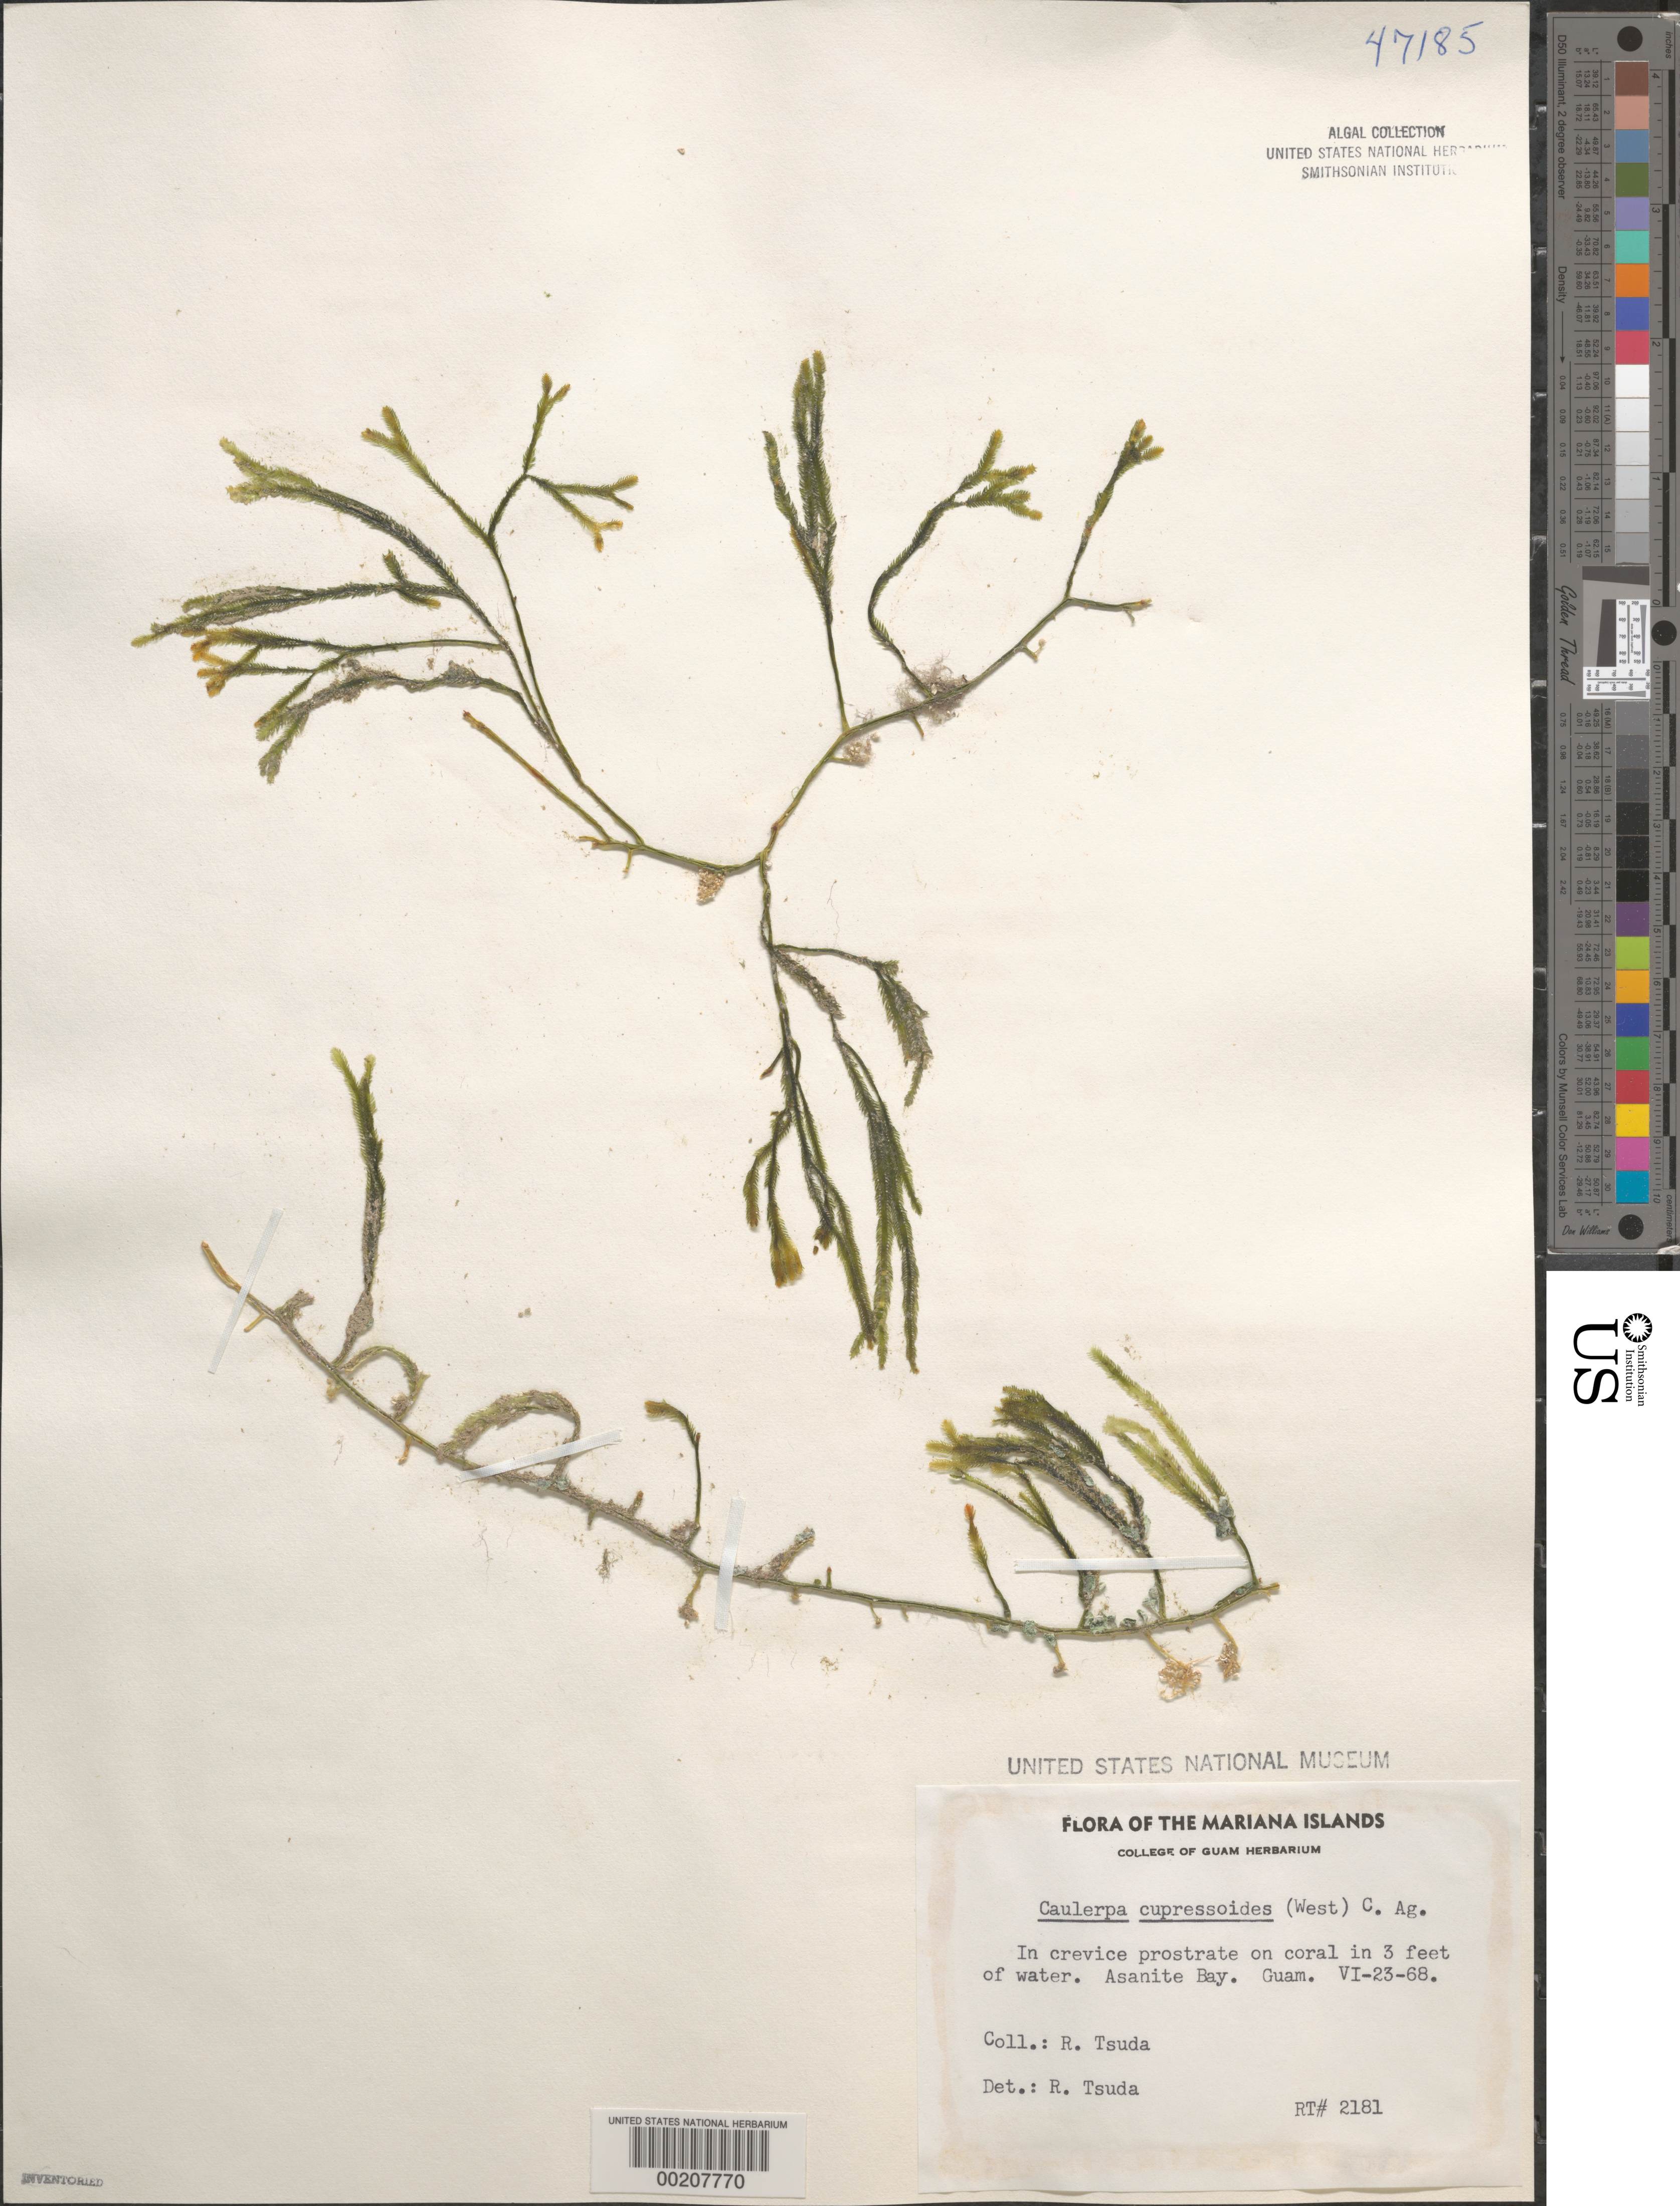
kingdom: Plantae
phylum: Chlorophyta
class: Ulvophyceae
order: Bryopsidales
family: Caulerpaceae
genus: Caulerpa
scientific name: Caulerpa cupressoides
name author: (Vahl) C. Agardh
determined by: Tsuda, R. T.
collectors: R. Tsuda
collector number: Rt 2181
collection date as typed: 23 Jun 1968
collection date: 1968-06-23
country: Guam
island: Guam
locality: Asanite Bay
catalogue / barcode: US 47185